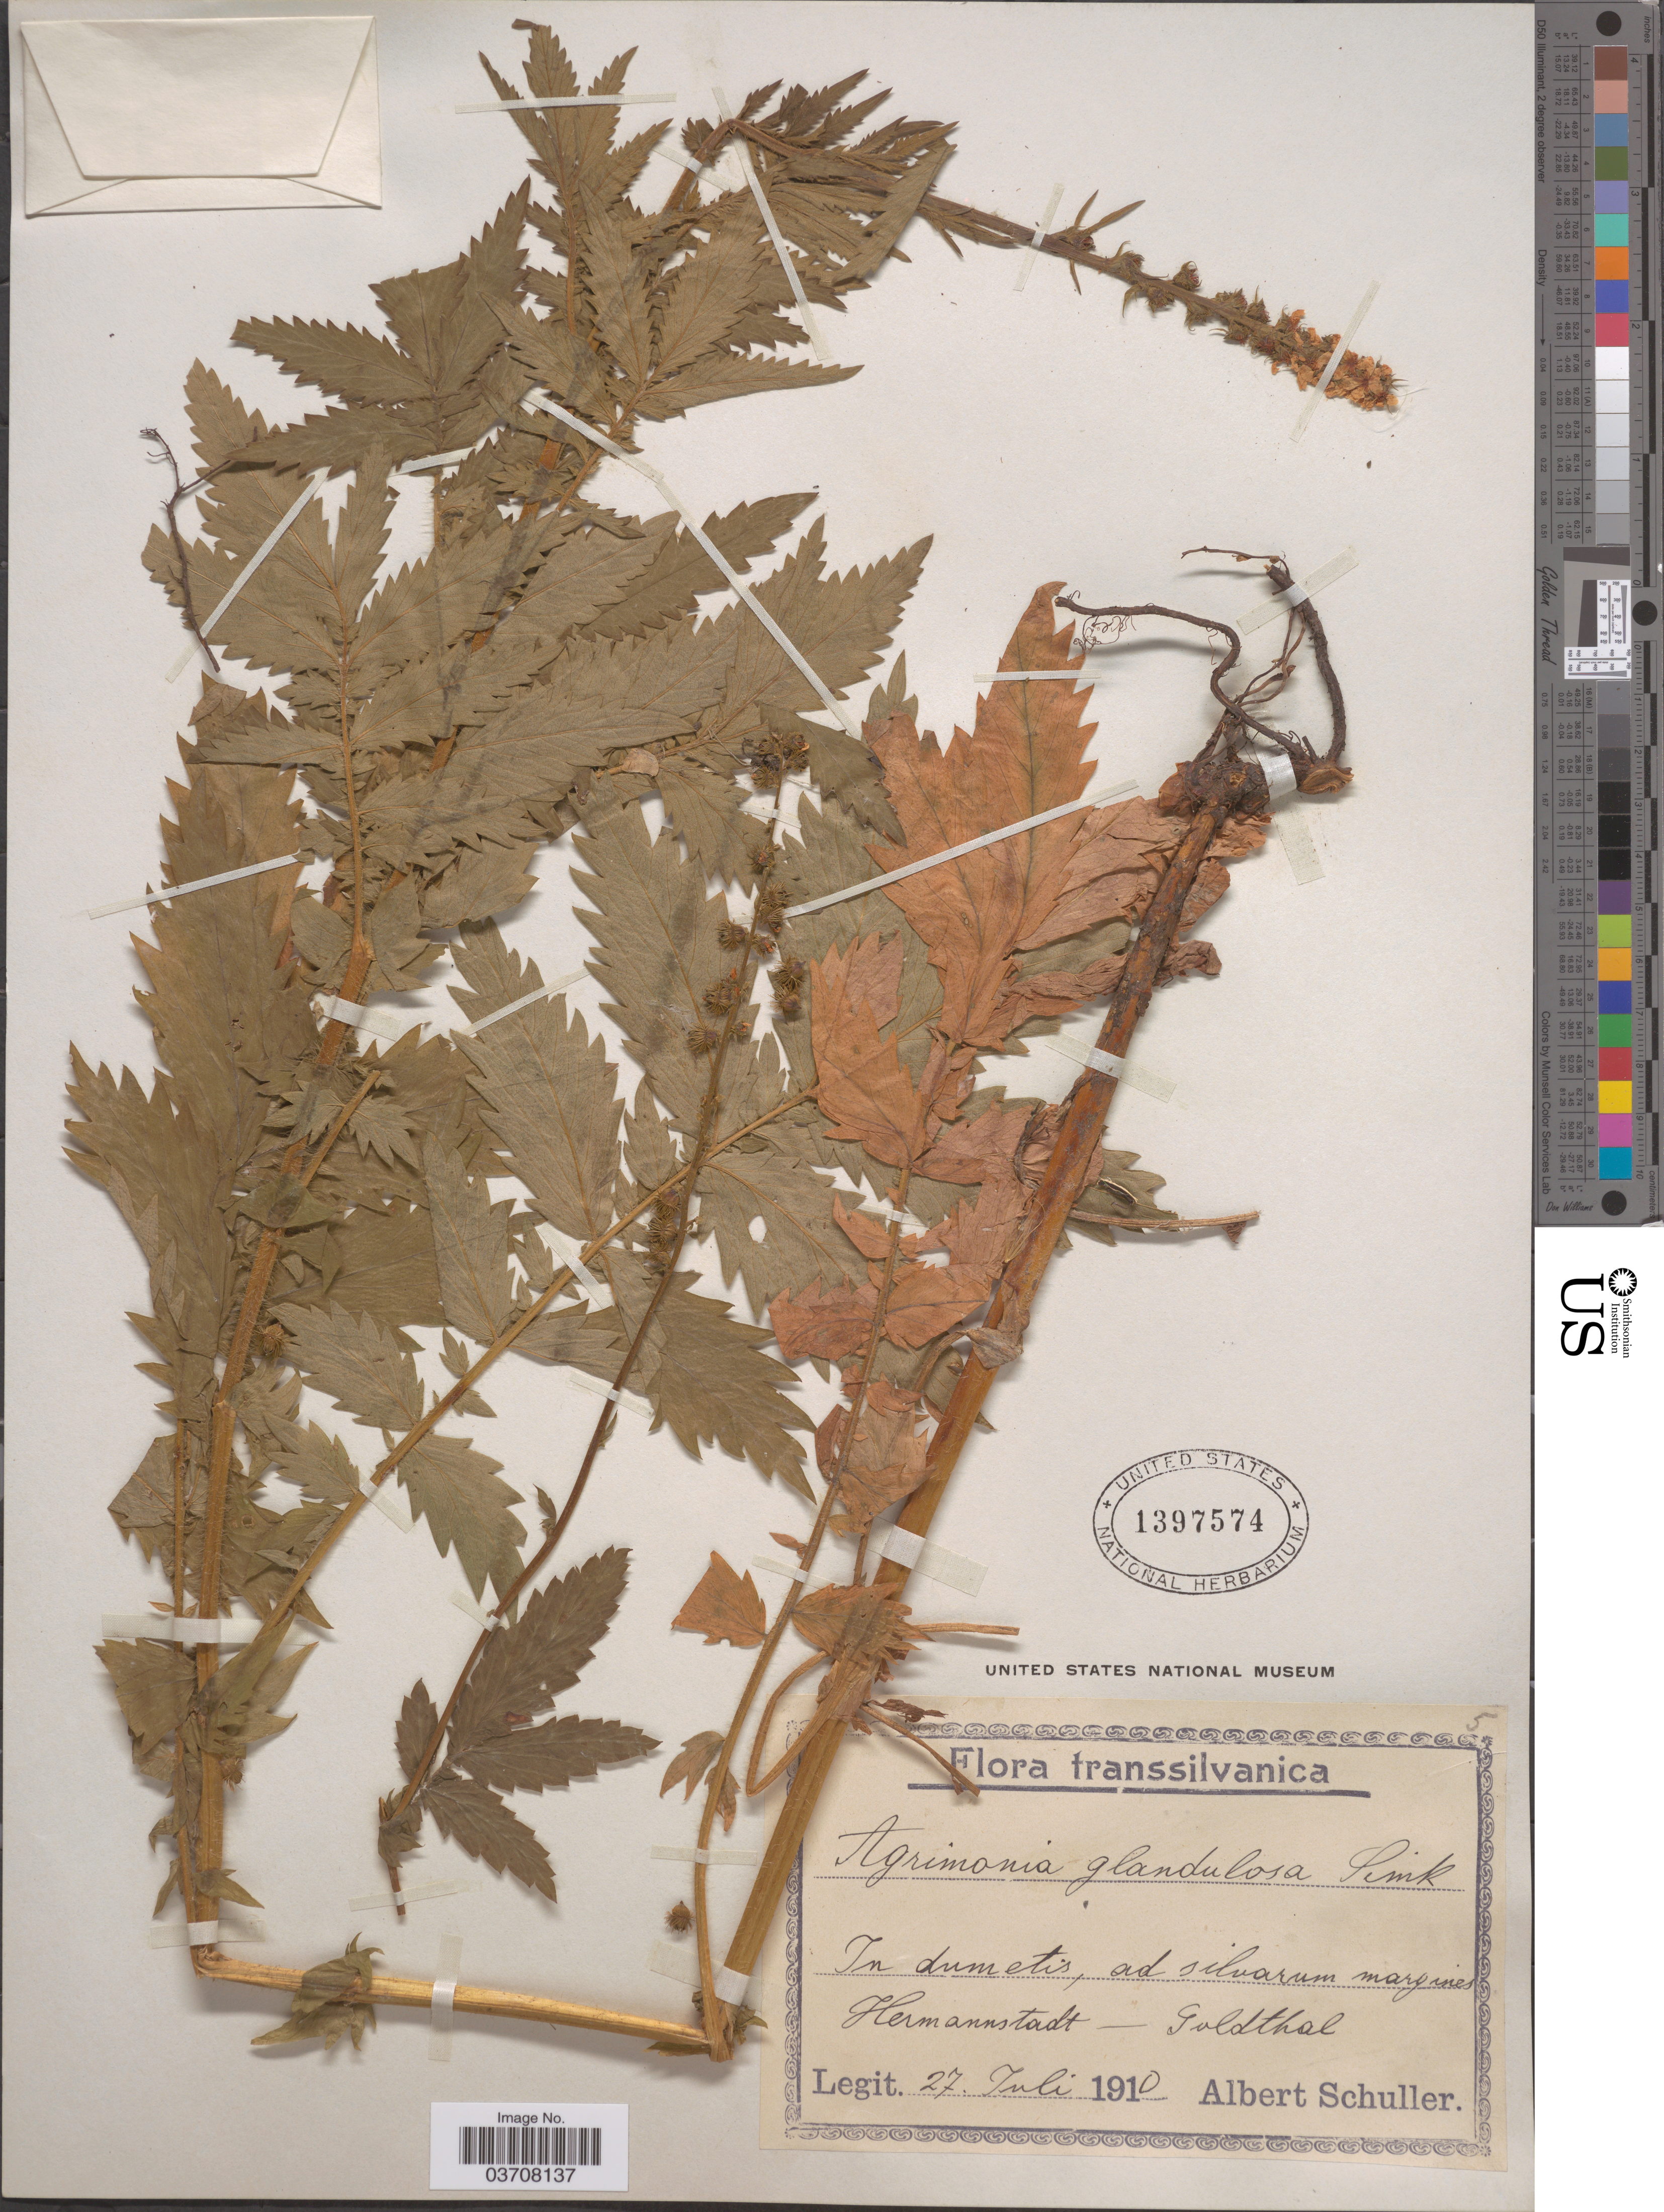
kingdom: Plantae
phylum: Tracheophyta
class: Magnoliopsida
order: Rosales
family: Rosaceae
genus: Agrimonia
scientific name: Agrimonia glandulosa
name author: Simonk.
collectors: A. Schuller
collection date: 1910-07-27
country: Romania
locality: Transsilvanica. Hermannstadt - Goldthal.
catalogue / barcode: US 1397574